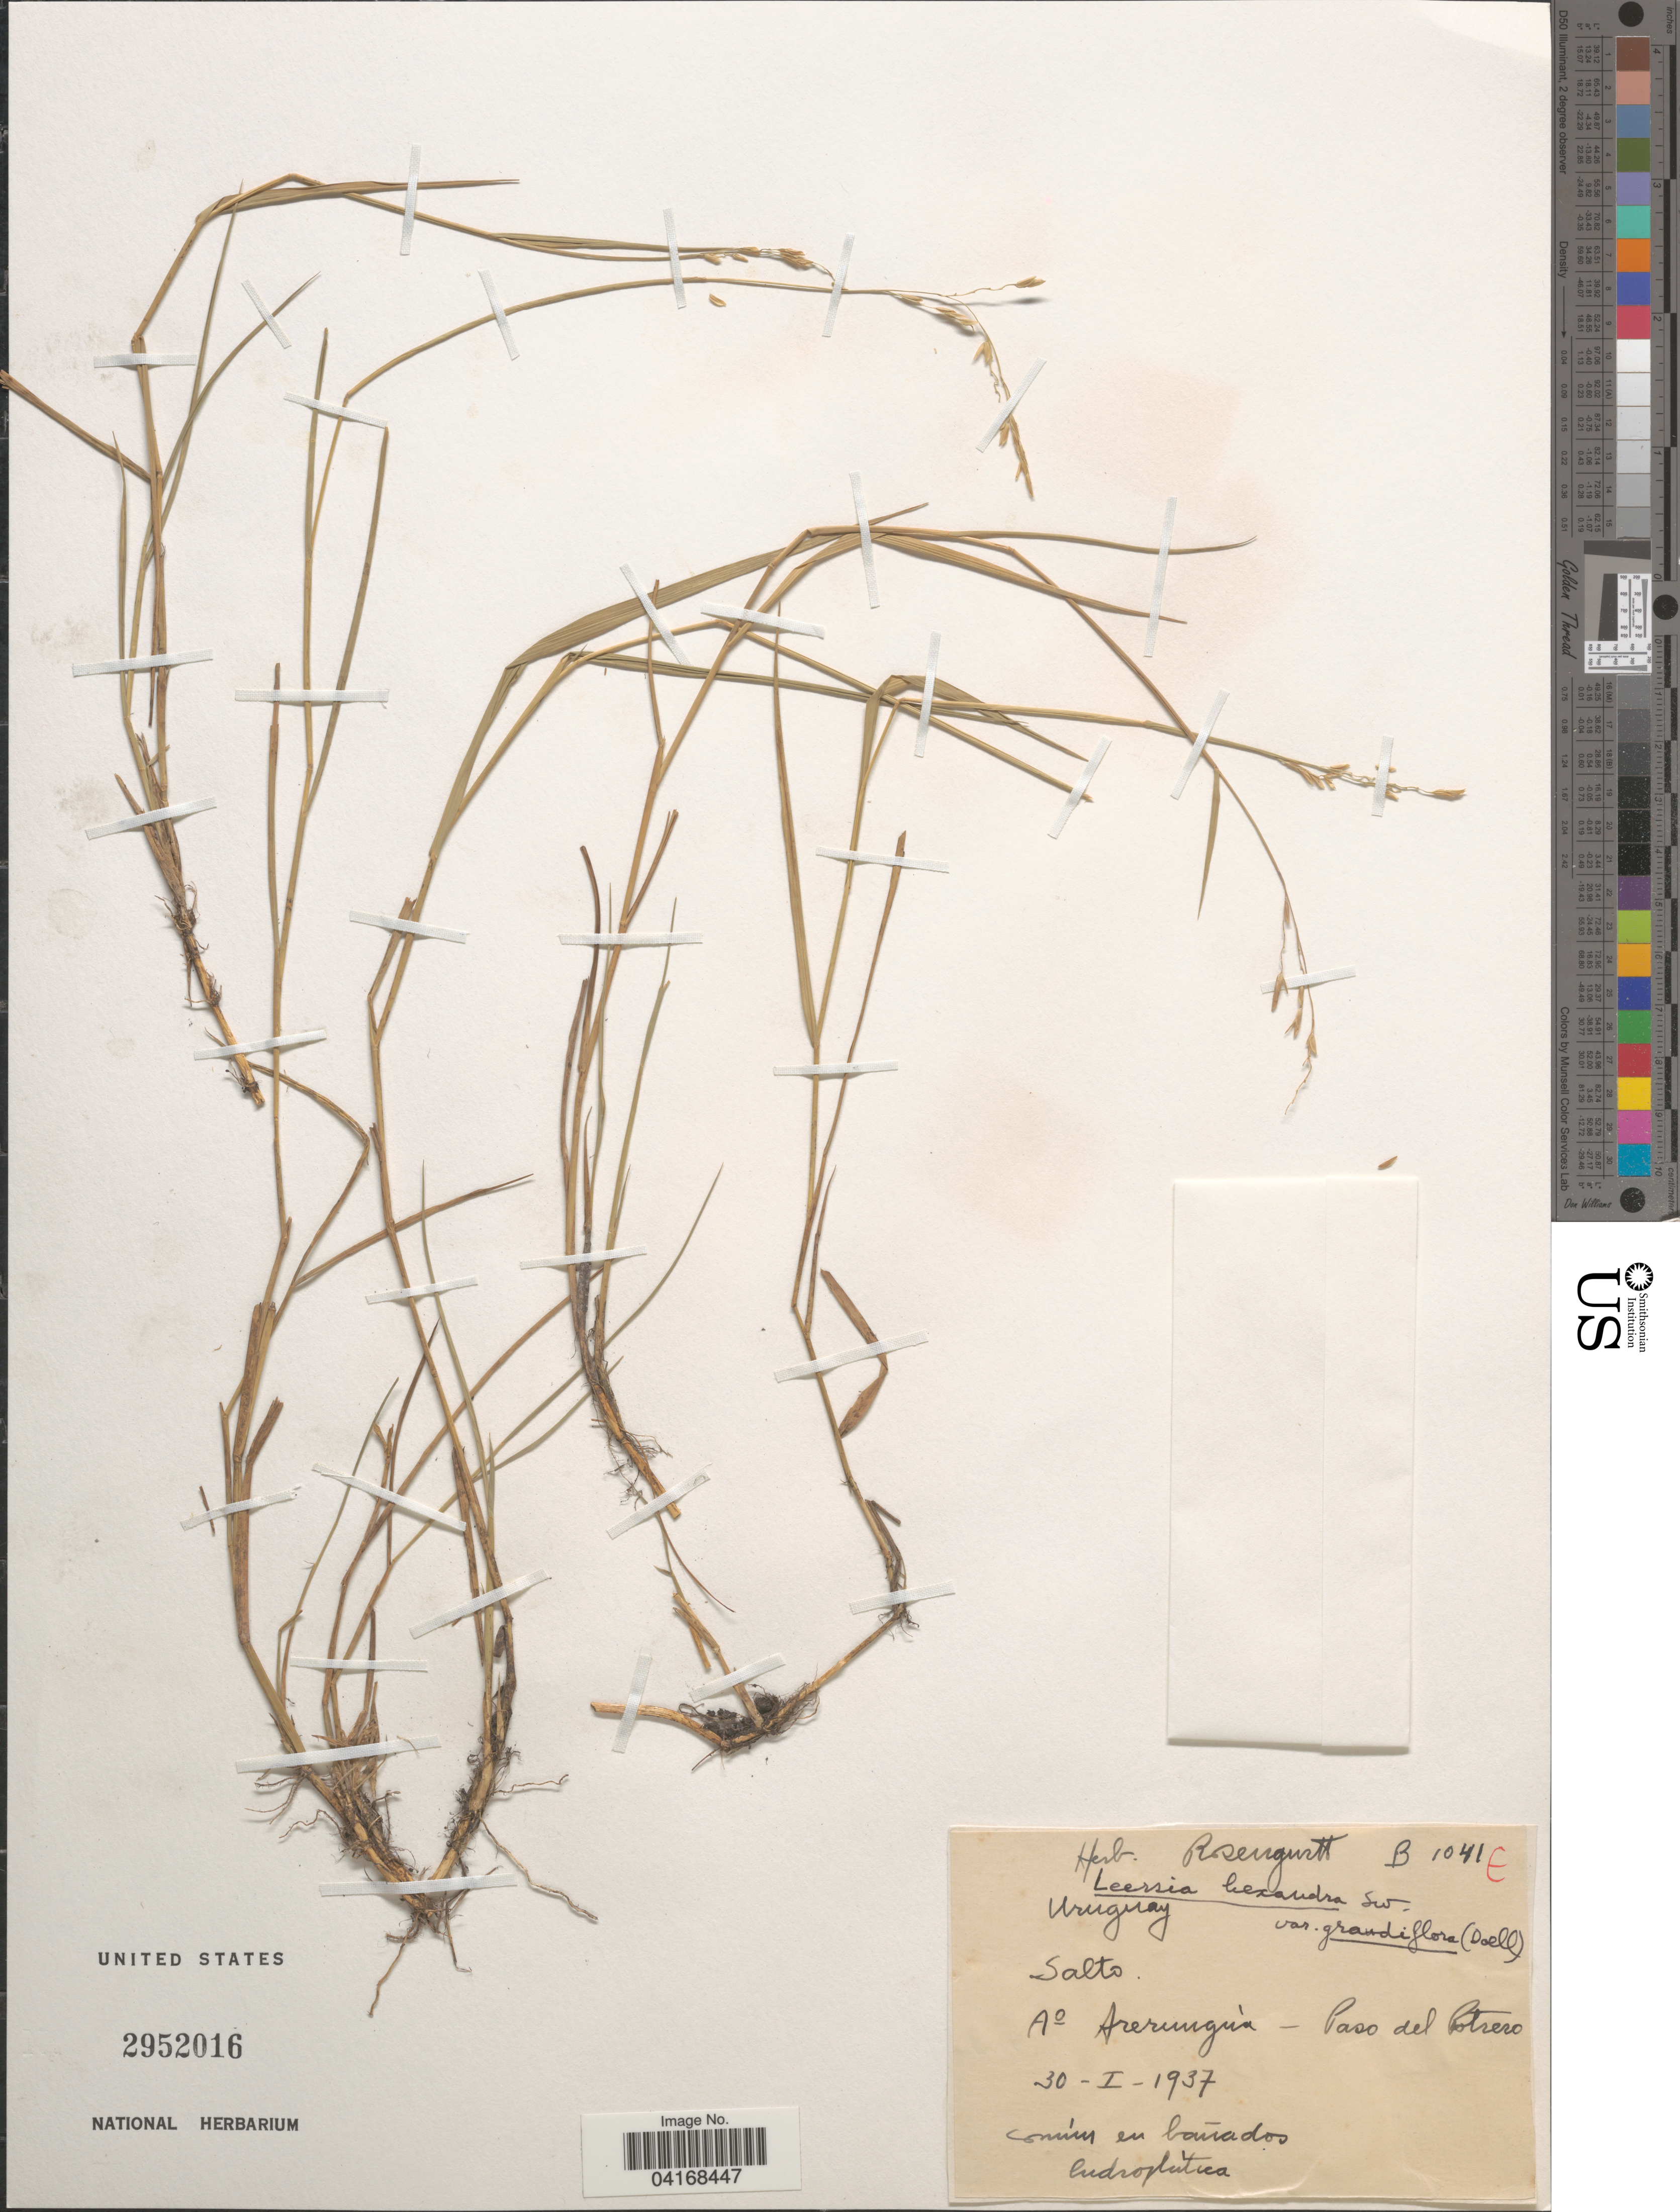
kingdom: Plantae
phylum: Tracheophyta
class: Liliopsida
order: Poales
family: Poaceae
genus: Leersia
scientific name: Leersia hexandra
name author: Sw.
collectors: ex herb. Rosengurtt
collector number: B1041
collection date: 1937-01-30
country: Uruguay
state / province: Salto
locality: Arerunguá- Paso del Potrero.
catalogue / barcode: US 2952016